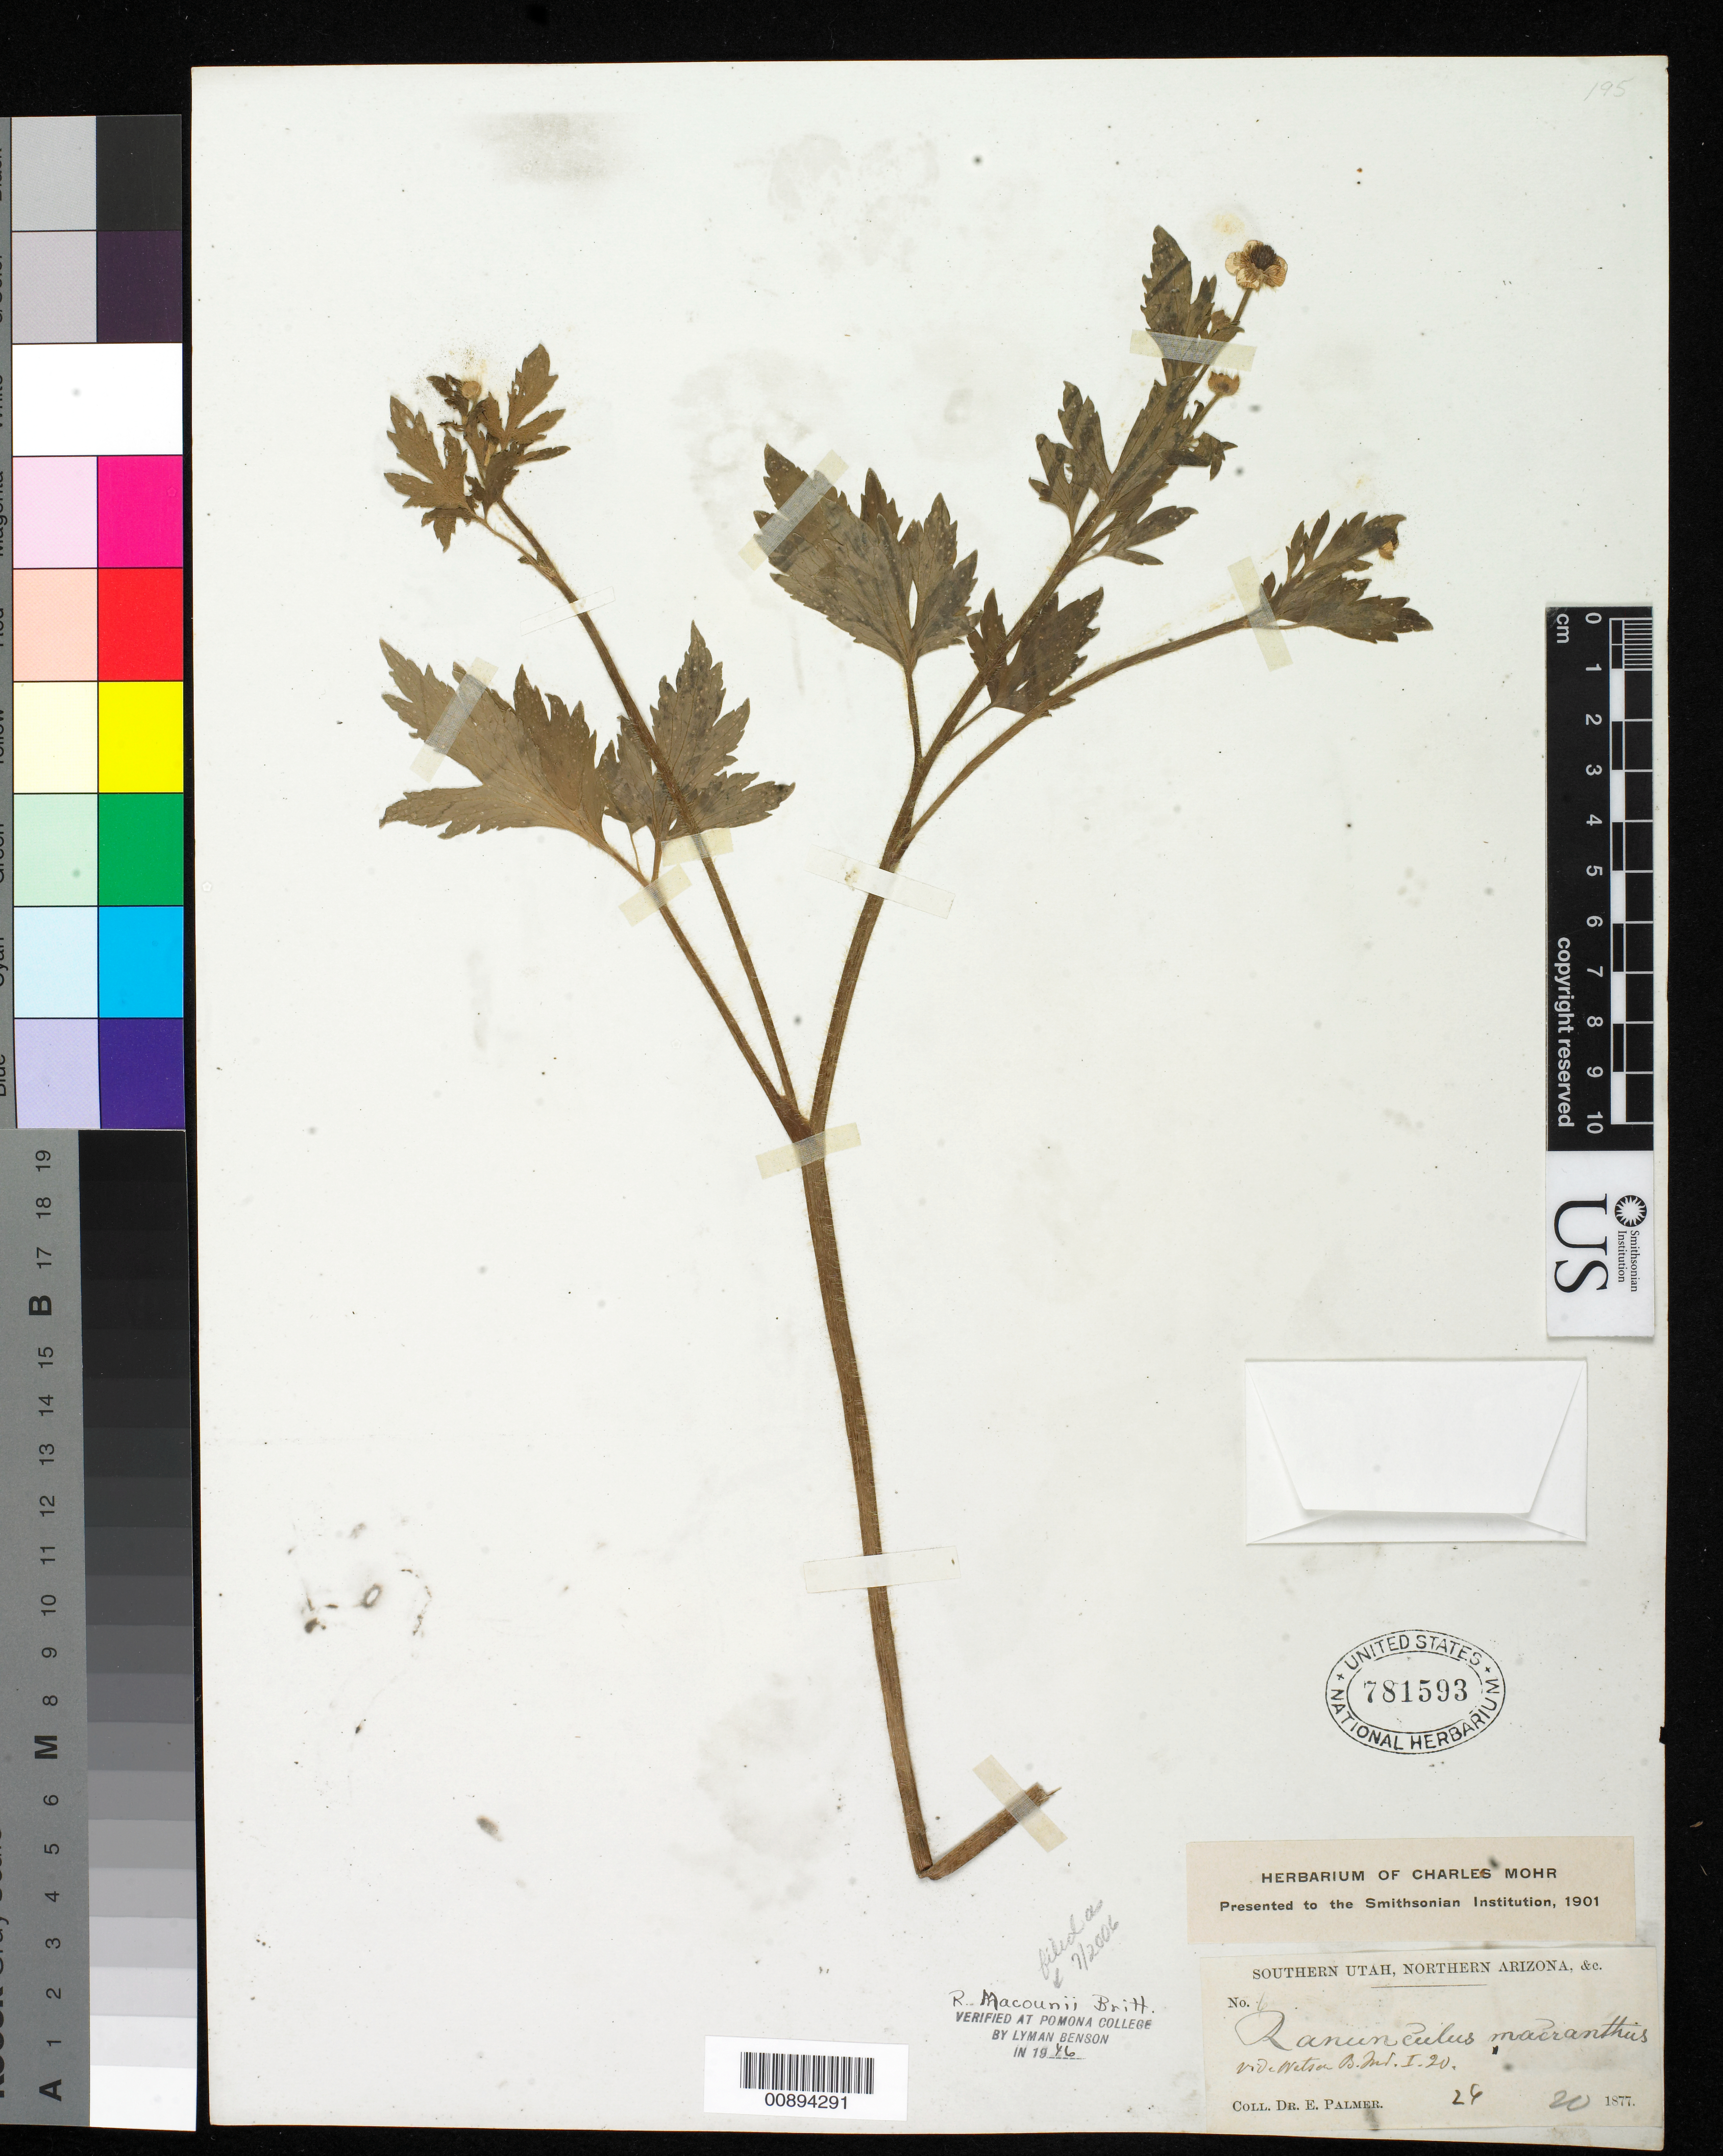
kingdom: Plantae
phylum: Tracheophyta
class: Magnoliopsida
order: Ranunculales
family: Ranunculaceae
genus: Ranunculus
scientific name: Ranunculus macounii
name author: Britton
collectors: E. Palmer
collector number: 6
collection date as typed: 1877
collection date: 1877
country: United States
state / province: Arizona / Utah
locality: Southern Utah, Northern Arizona, &c.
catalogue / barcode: US 781593